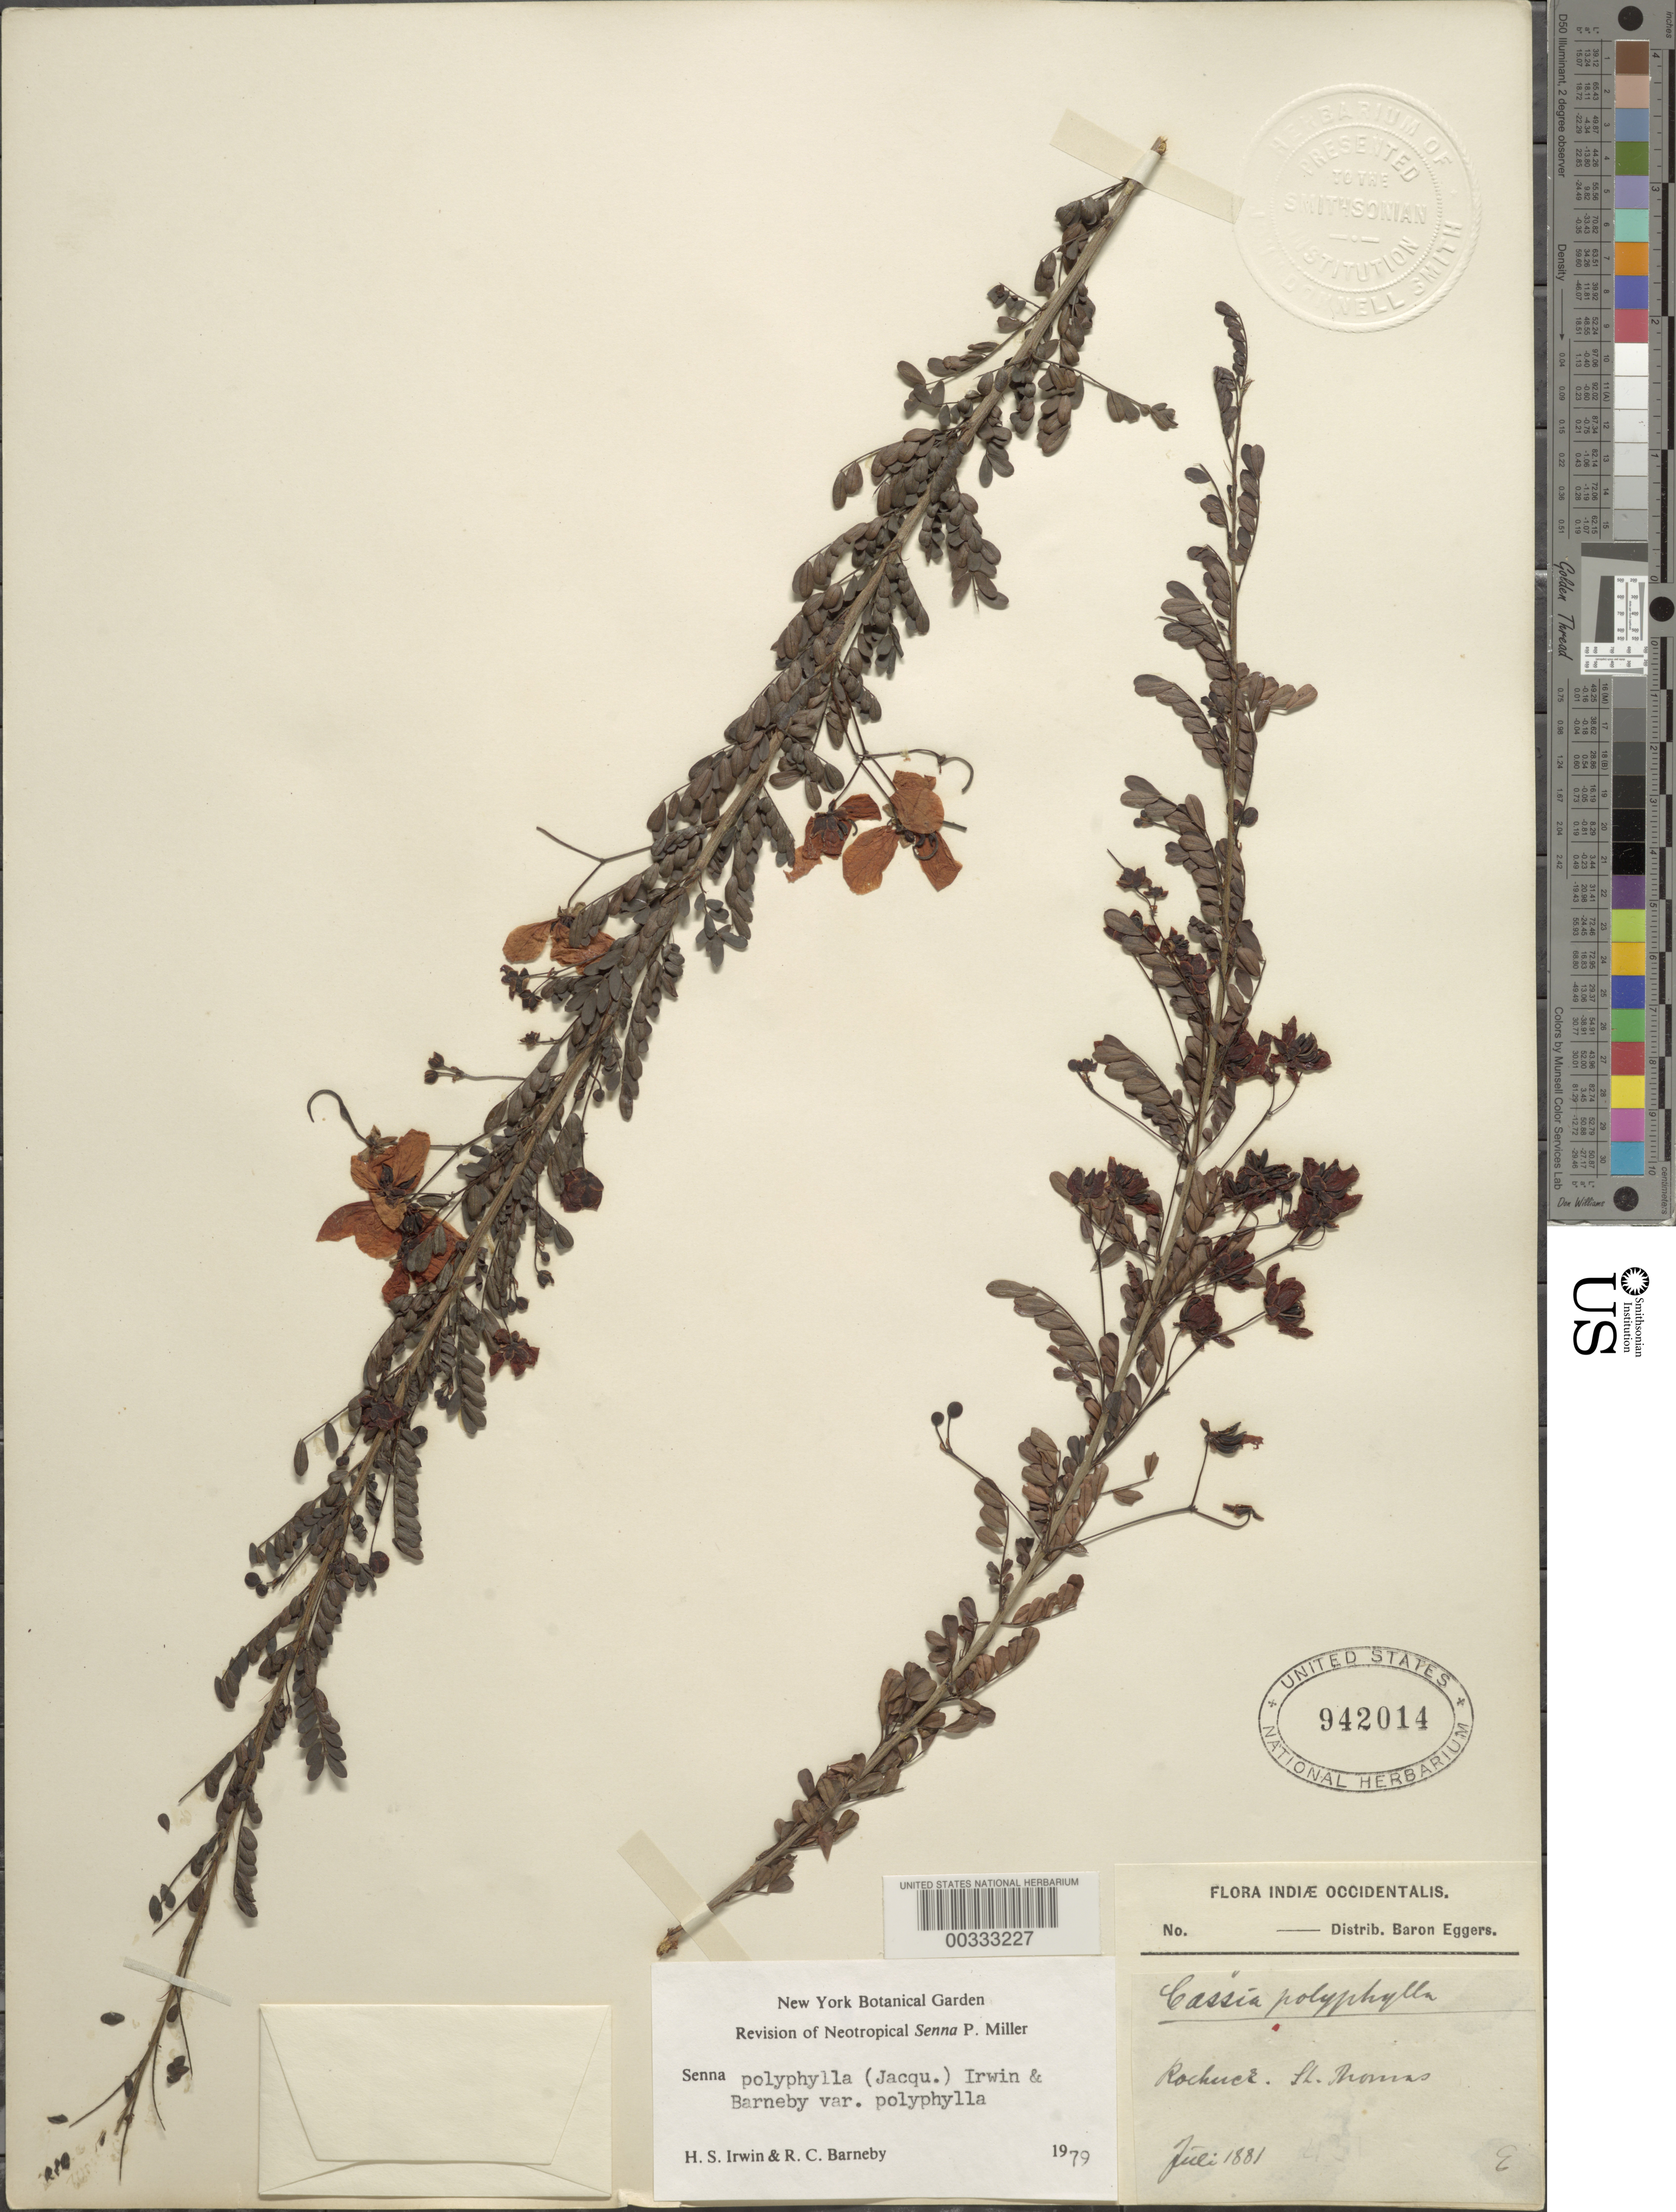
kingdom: Plantae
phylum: Tracheophyta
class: Magnoliopsida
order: Fabales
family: Fabaceae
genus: Senna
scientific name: Senna polyphylla var. polyphylla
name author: (Jacq.) H.S. Irwin & Barneby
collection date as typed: Jul 1881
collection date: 1881-07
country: U.S. Virgin Islands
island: St. Thomas Island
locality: Rochuce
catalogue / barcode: US 942014